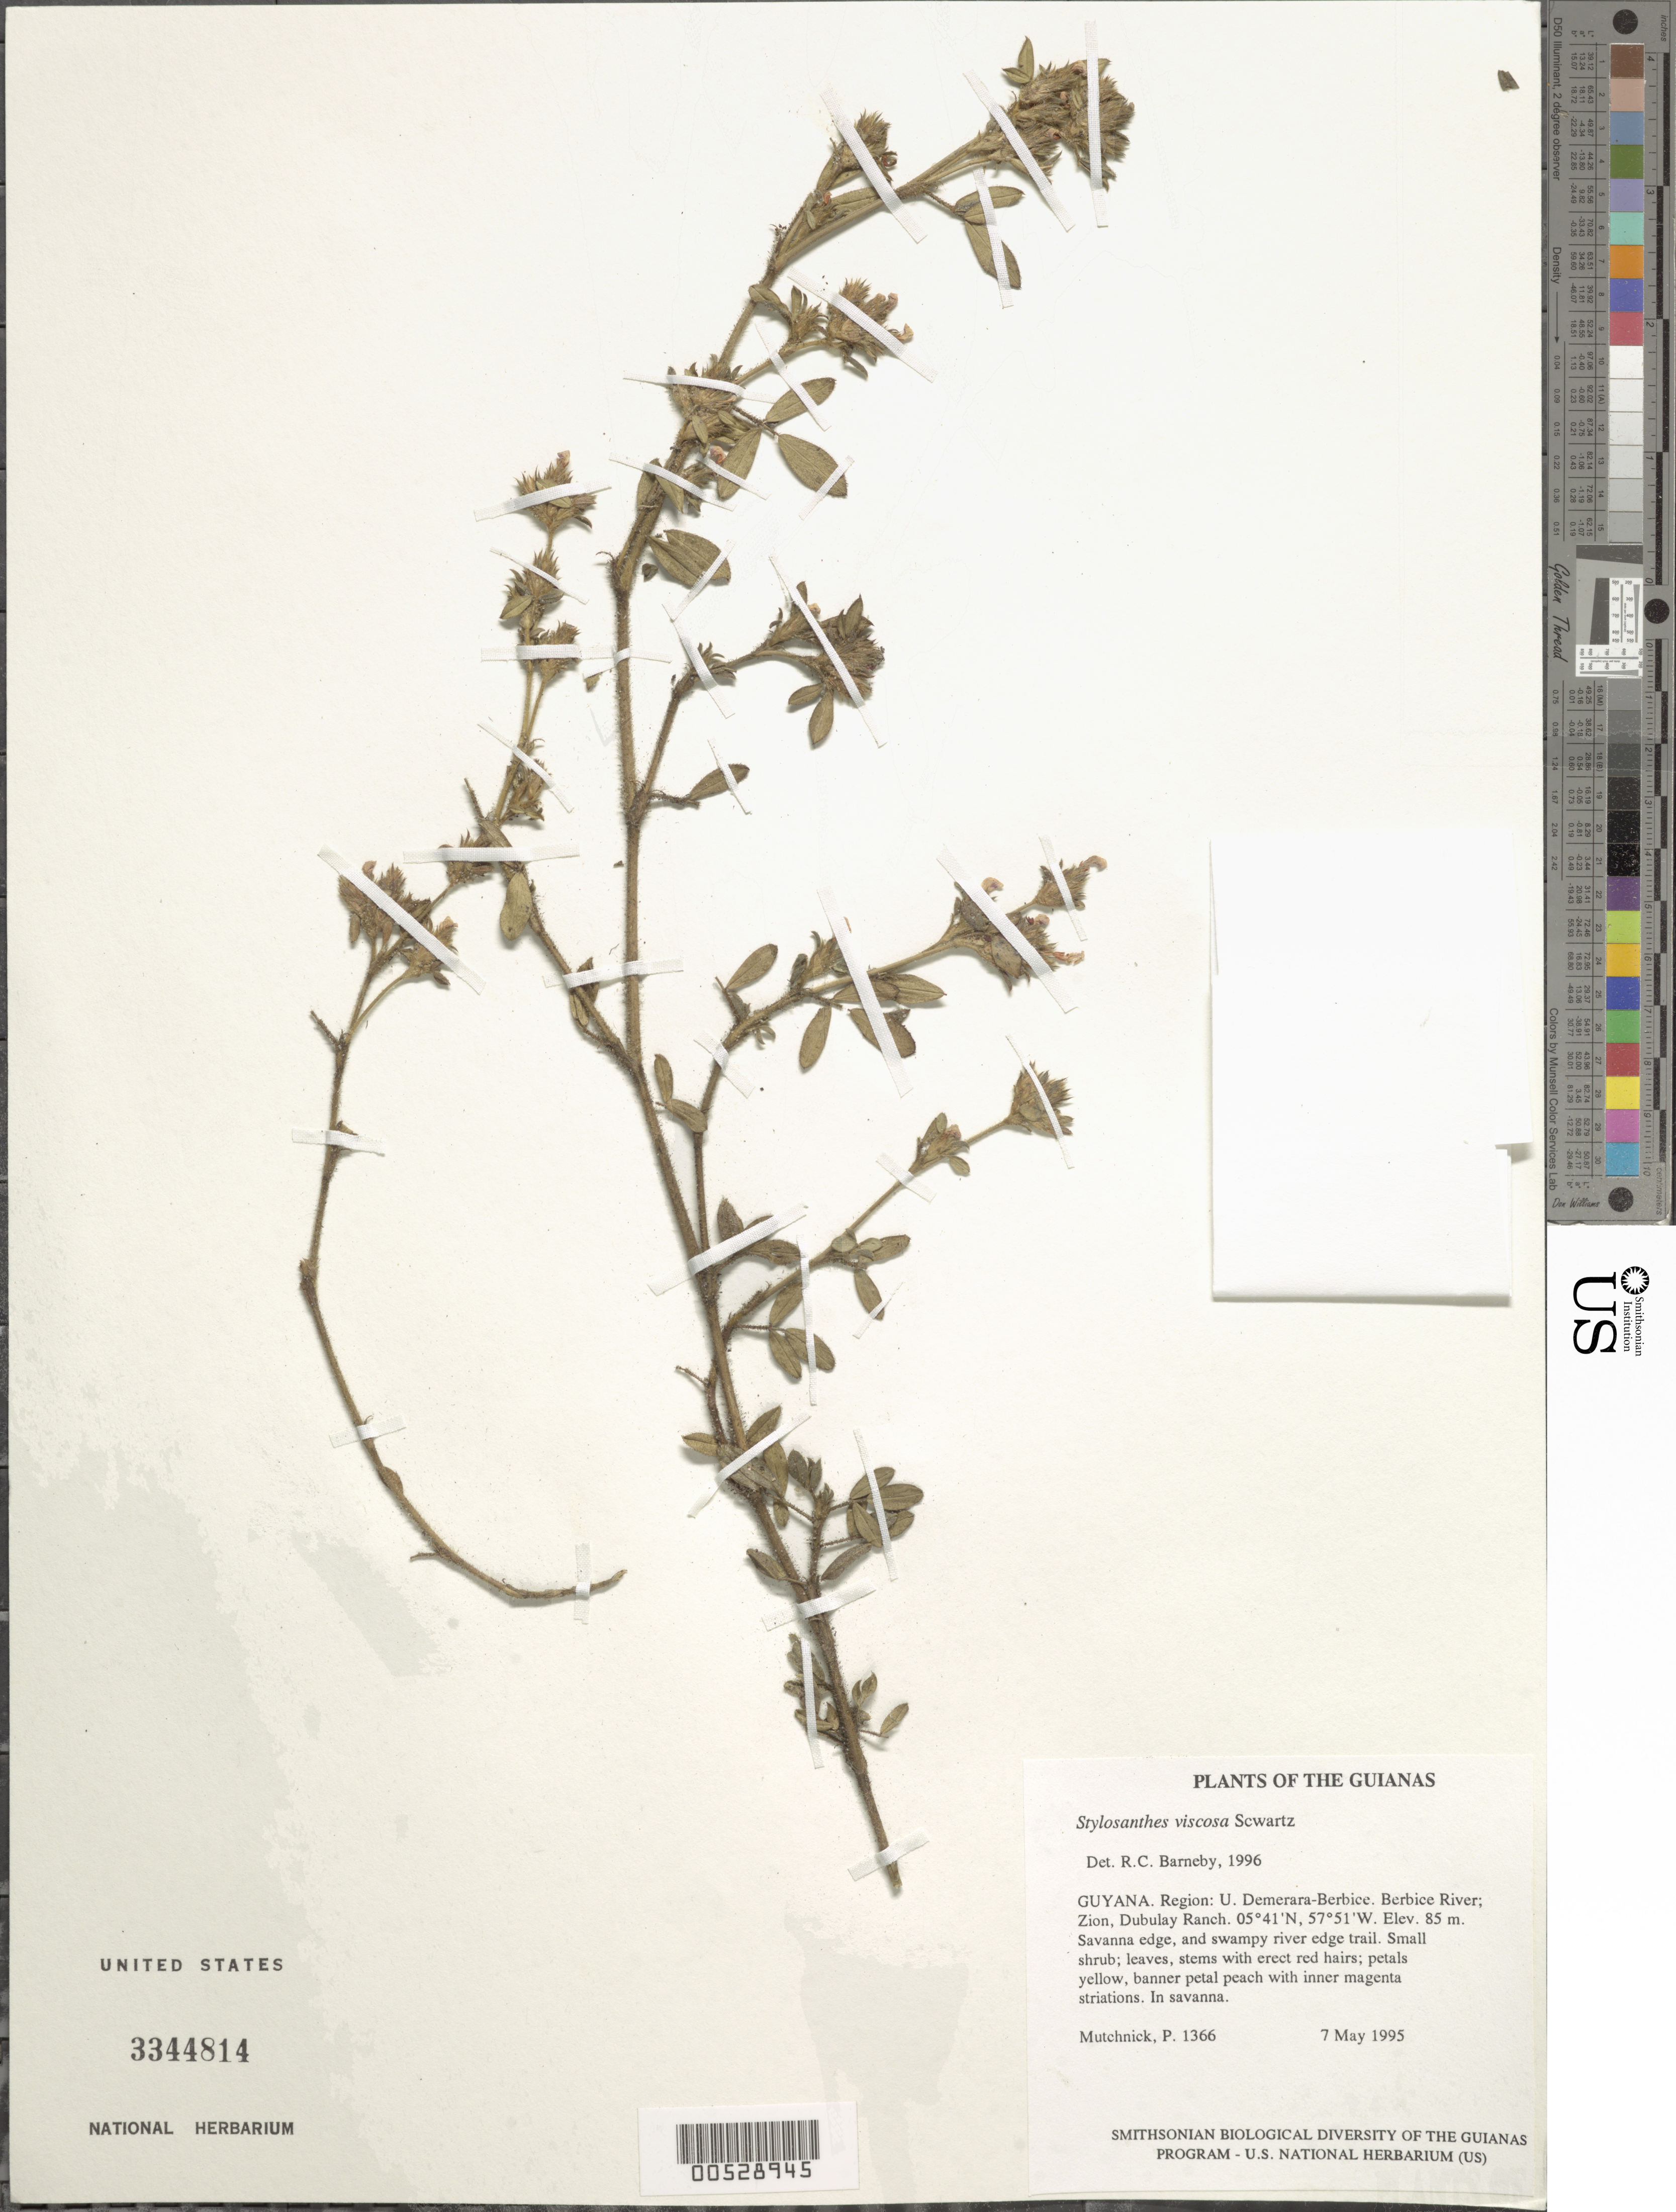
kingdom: Plantae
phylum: Tracheophyta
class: Magnoliopsida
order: Fabales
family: Fabaceae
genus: Stylosanthes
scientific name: Stylosanthes viscosa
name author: Sw.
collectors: P. Mutchnick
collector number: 1366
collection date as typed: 7 May 1995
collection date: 1995-05-07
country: Guyana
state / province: U. Demerara-Berbice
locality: Berbice River; Zion, Dubulay Ranch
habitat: Savanna edge, and swampy river edge trail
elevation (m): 85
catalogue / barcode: US 3344814